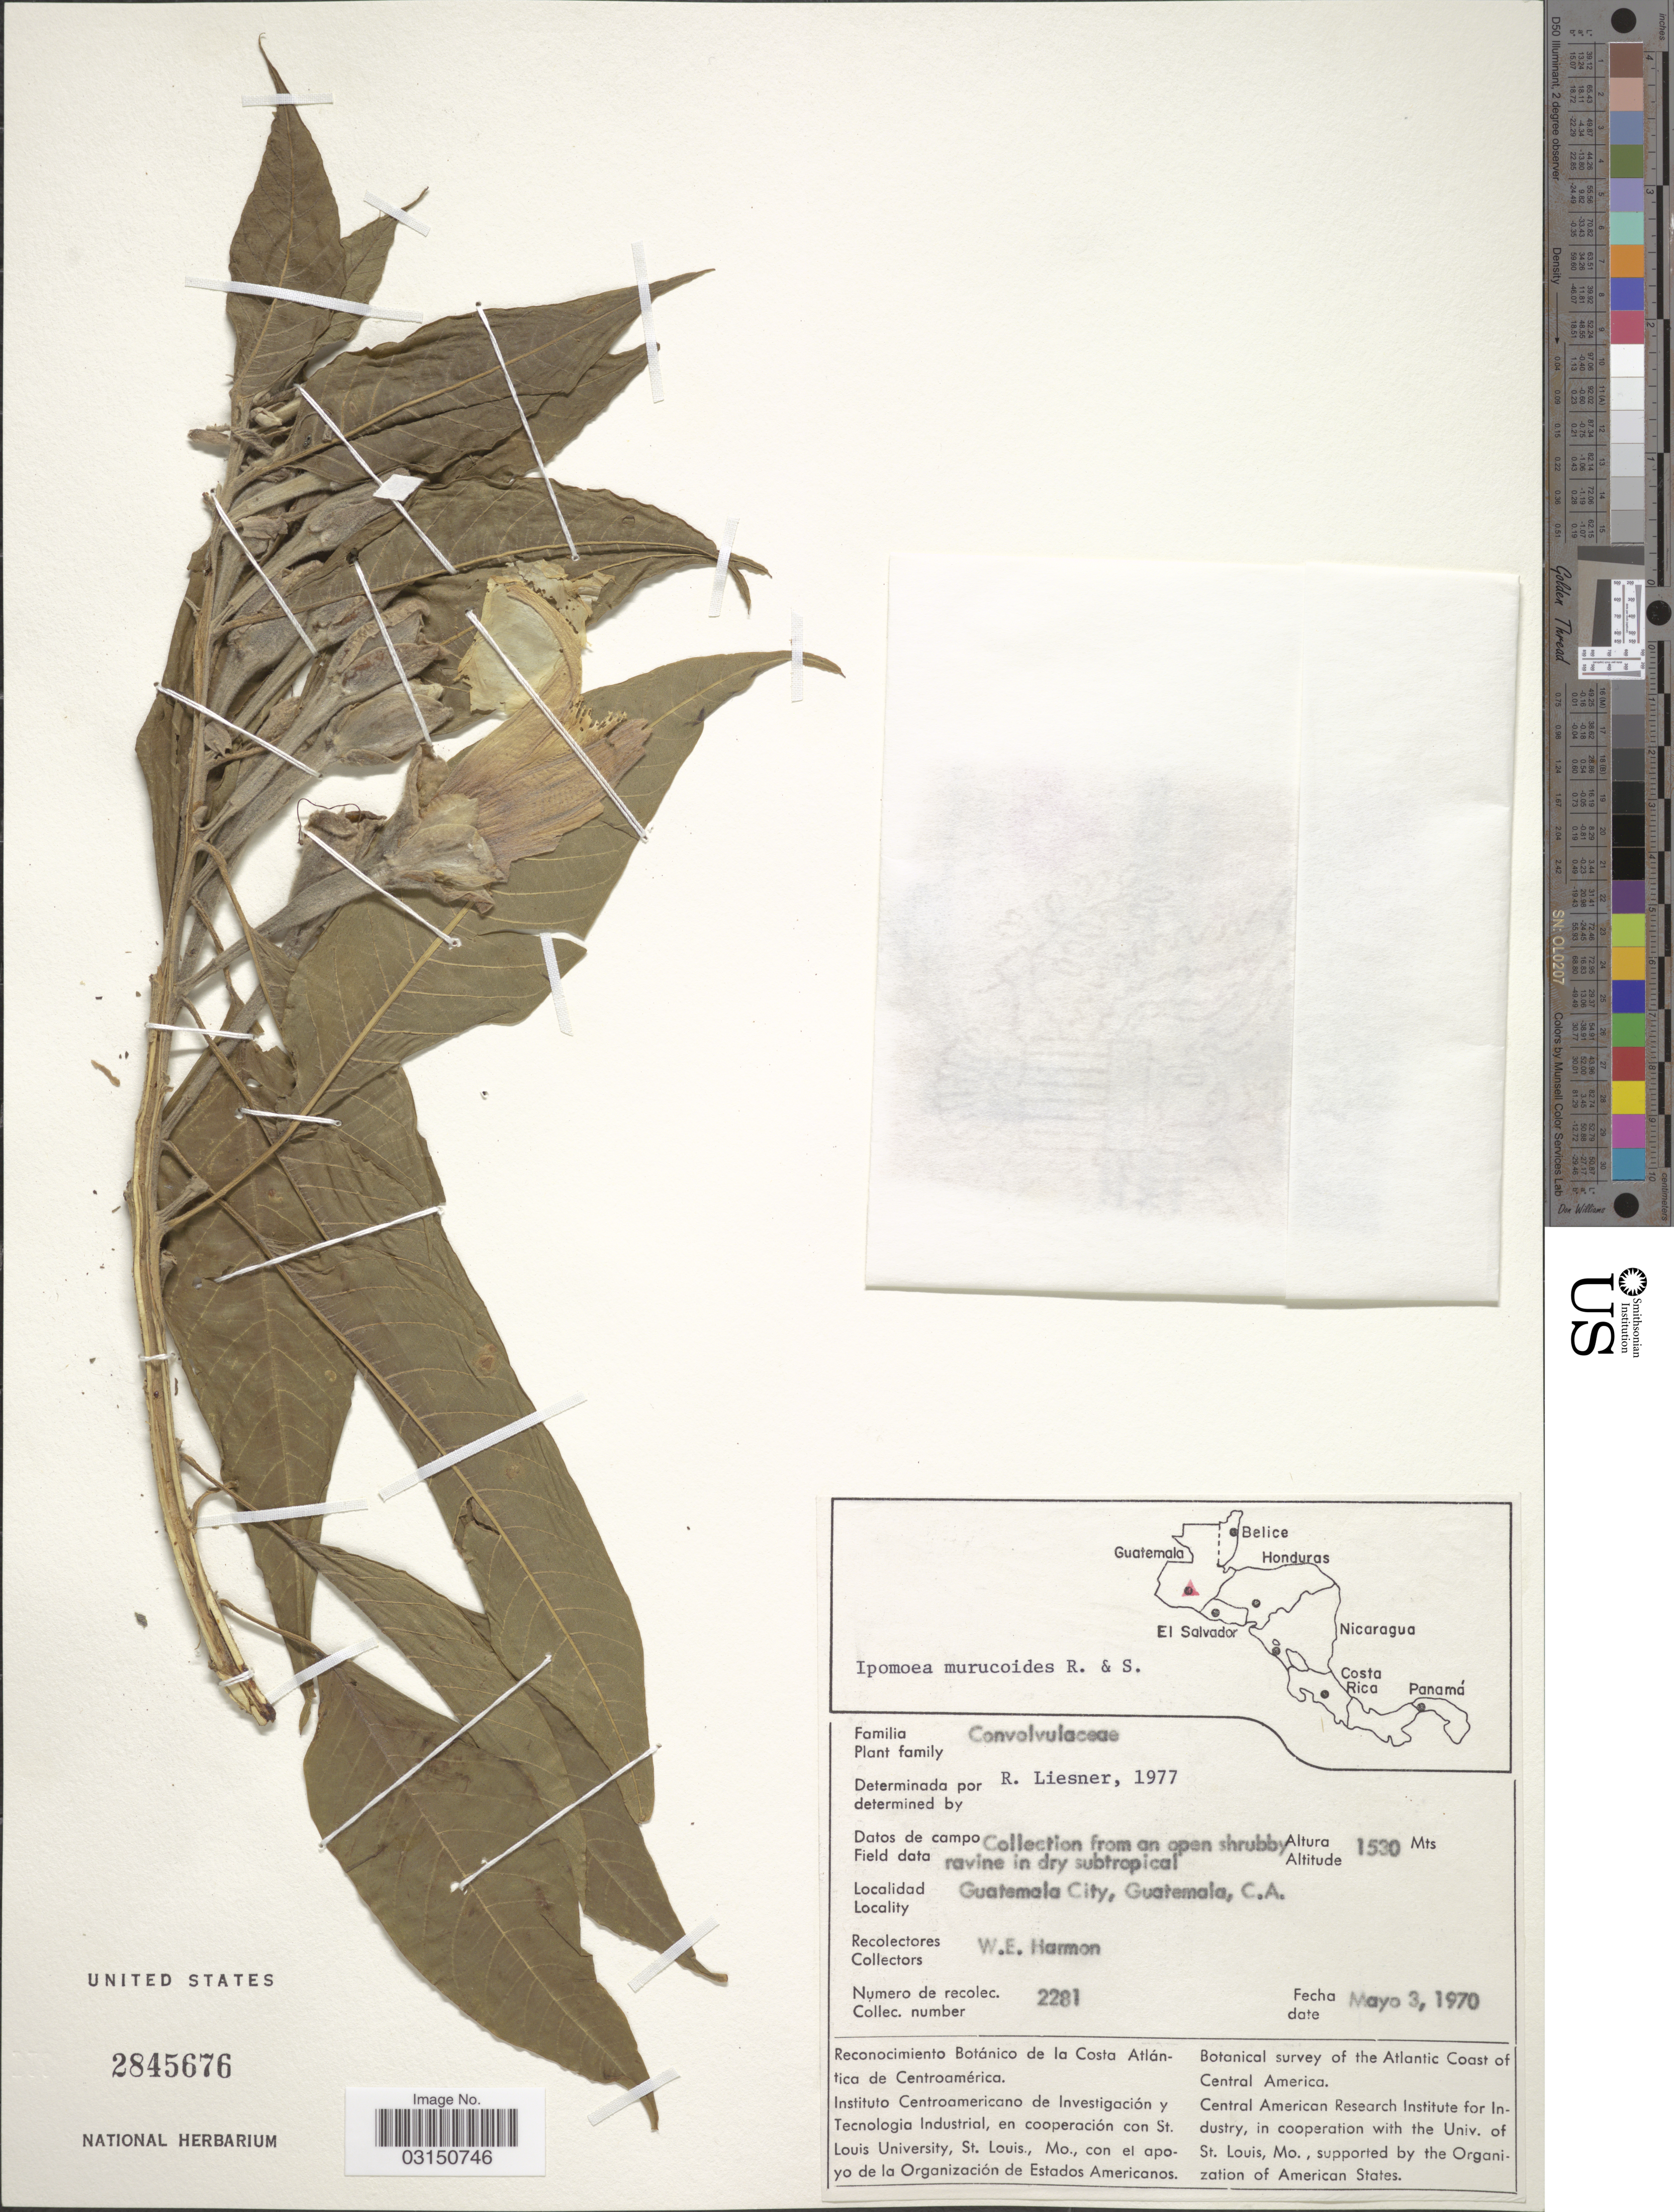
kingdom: Plantae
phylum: Tracheophyta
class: Magnoliopsida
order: Solanales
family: Convolvulaceae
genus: Ipomoea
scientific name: Ipomoea murucoides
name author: Roem. & Schult.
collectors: W. E. Harmon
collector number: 2281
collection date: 1970-05-03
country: Guatemala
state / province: Guatemala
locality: Guatemala City.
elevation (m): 1530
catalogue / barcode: US 2845676